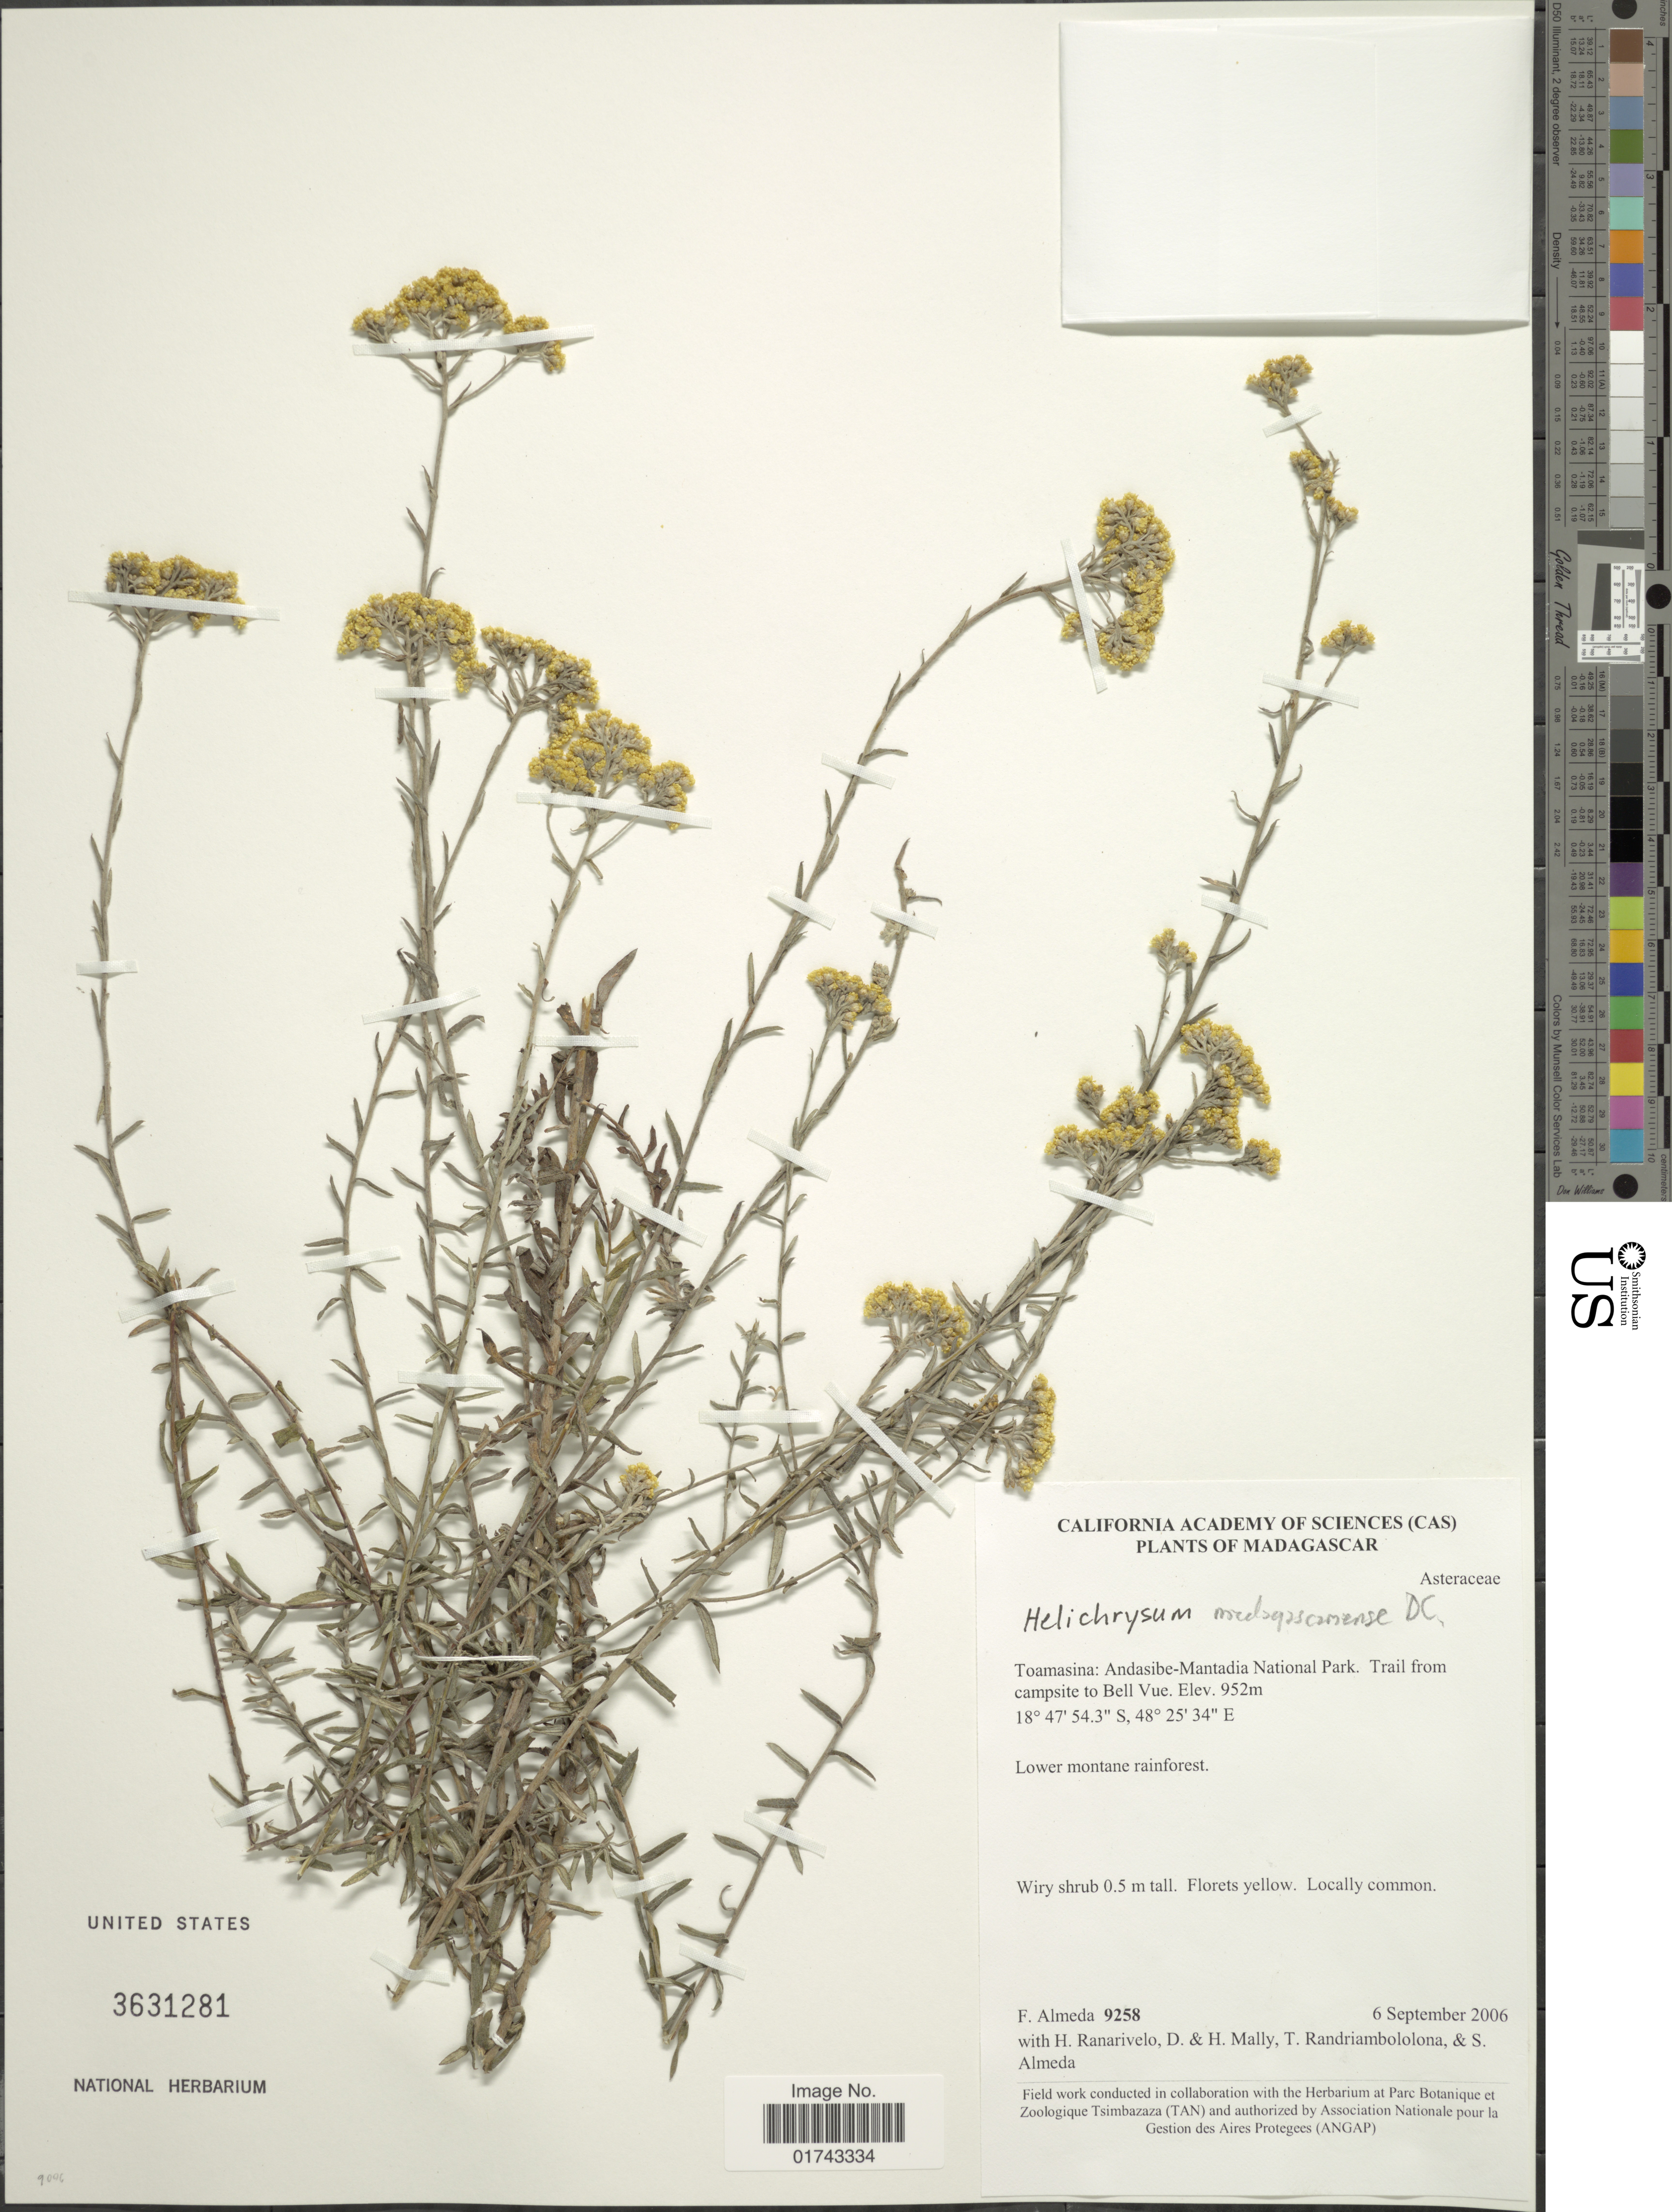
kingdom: Plantae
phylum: Tracheophyta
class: Magnoliopsida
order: Asterales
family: Asteraceae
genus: Helichrysum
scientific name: Helichrysum madagascariense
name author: DC.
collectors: F. Almeda, H. Ranarivelo, D. Mally, H. Mally & et al.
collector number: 9258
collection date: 2006-09-06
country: Madagascar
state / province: Alaotra Mangoro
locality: Andasibe-Mantadia National Park, Trail from campsite to Bell Vue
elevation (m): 952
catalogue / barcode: US 3631281